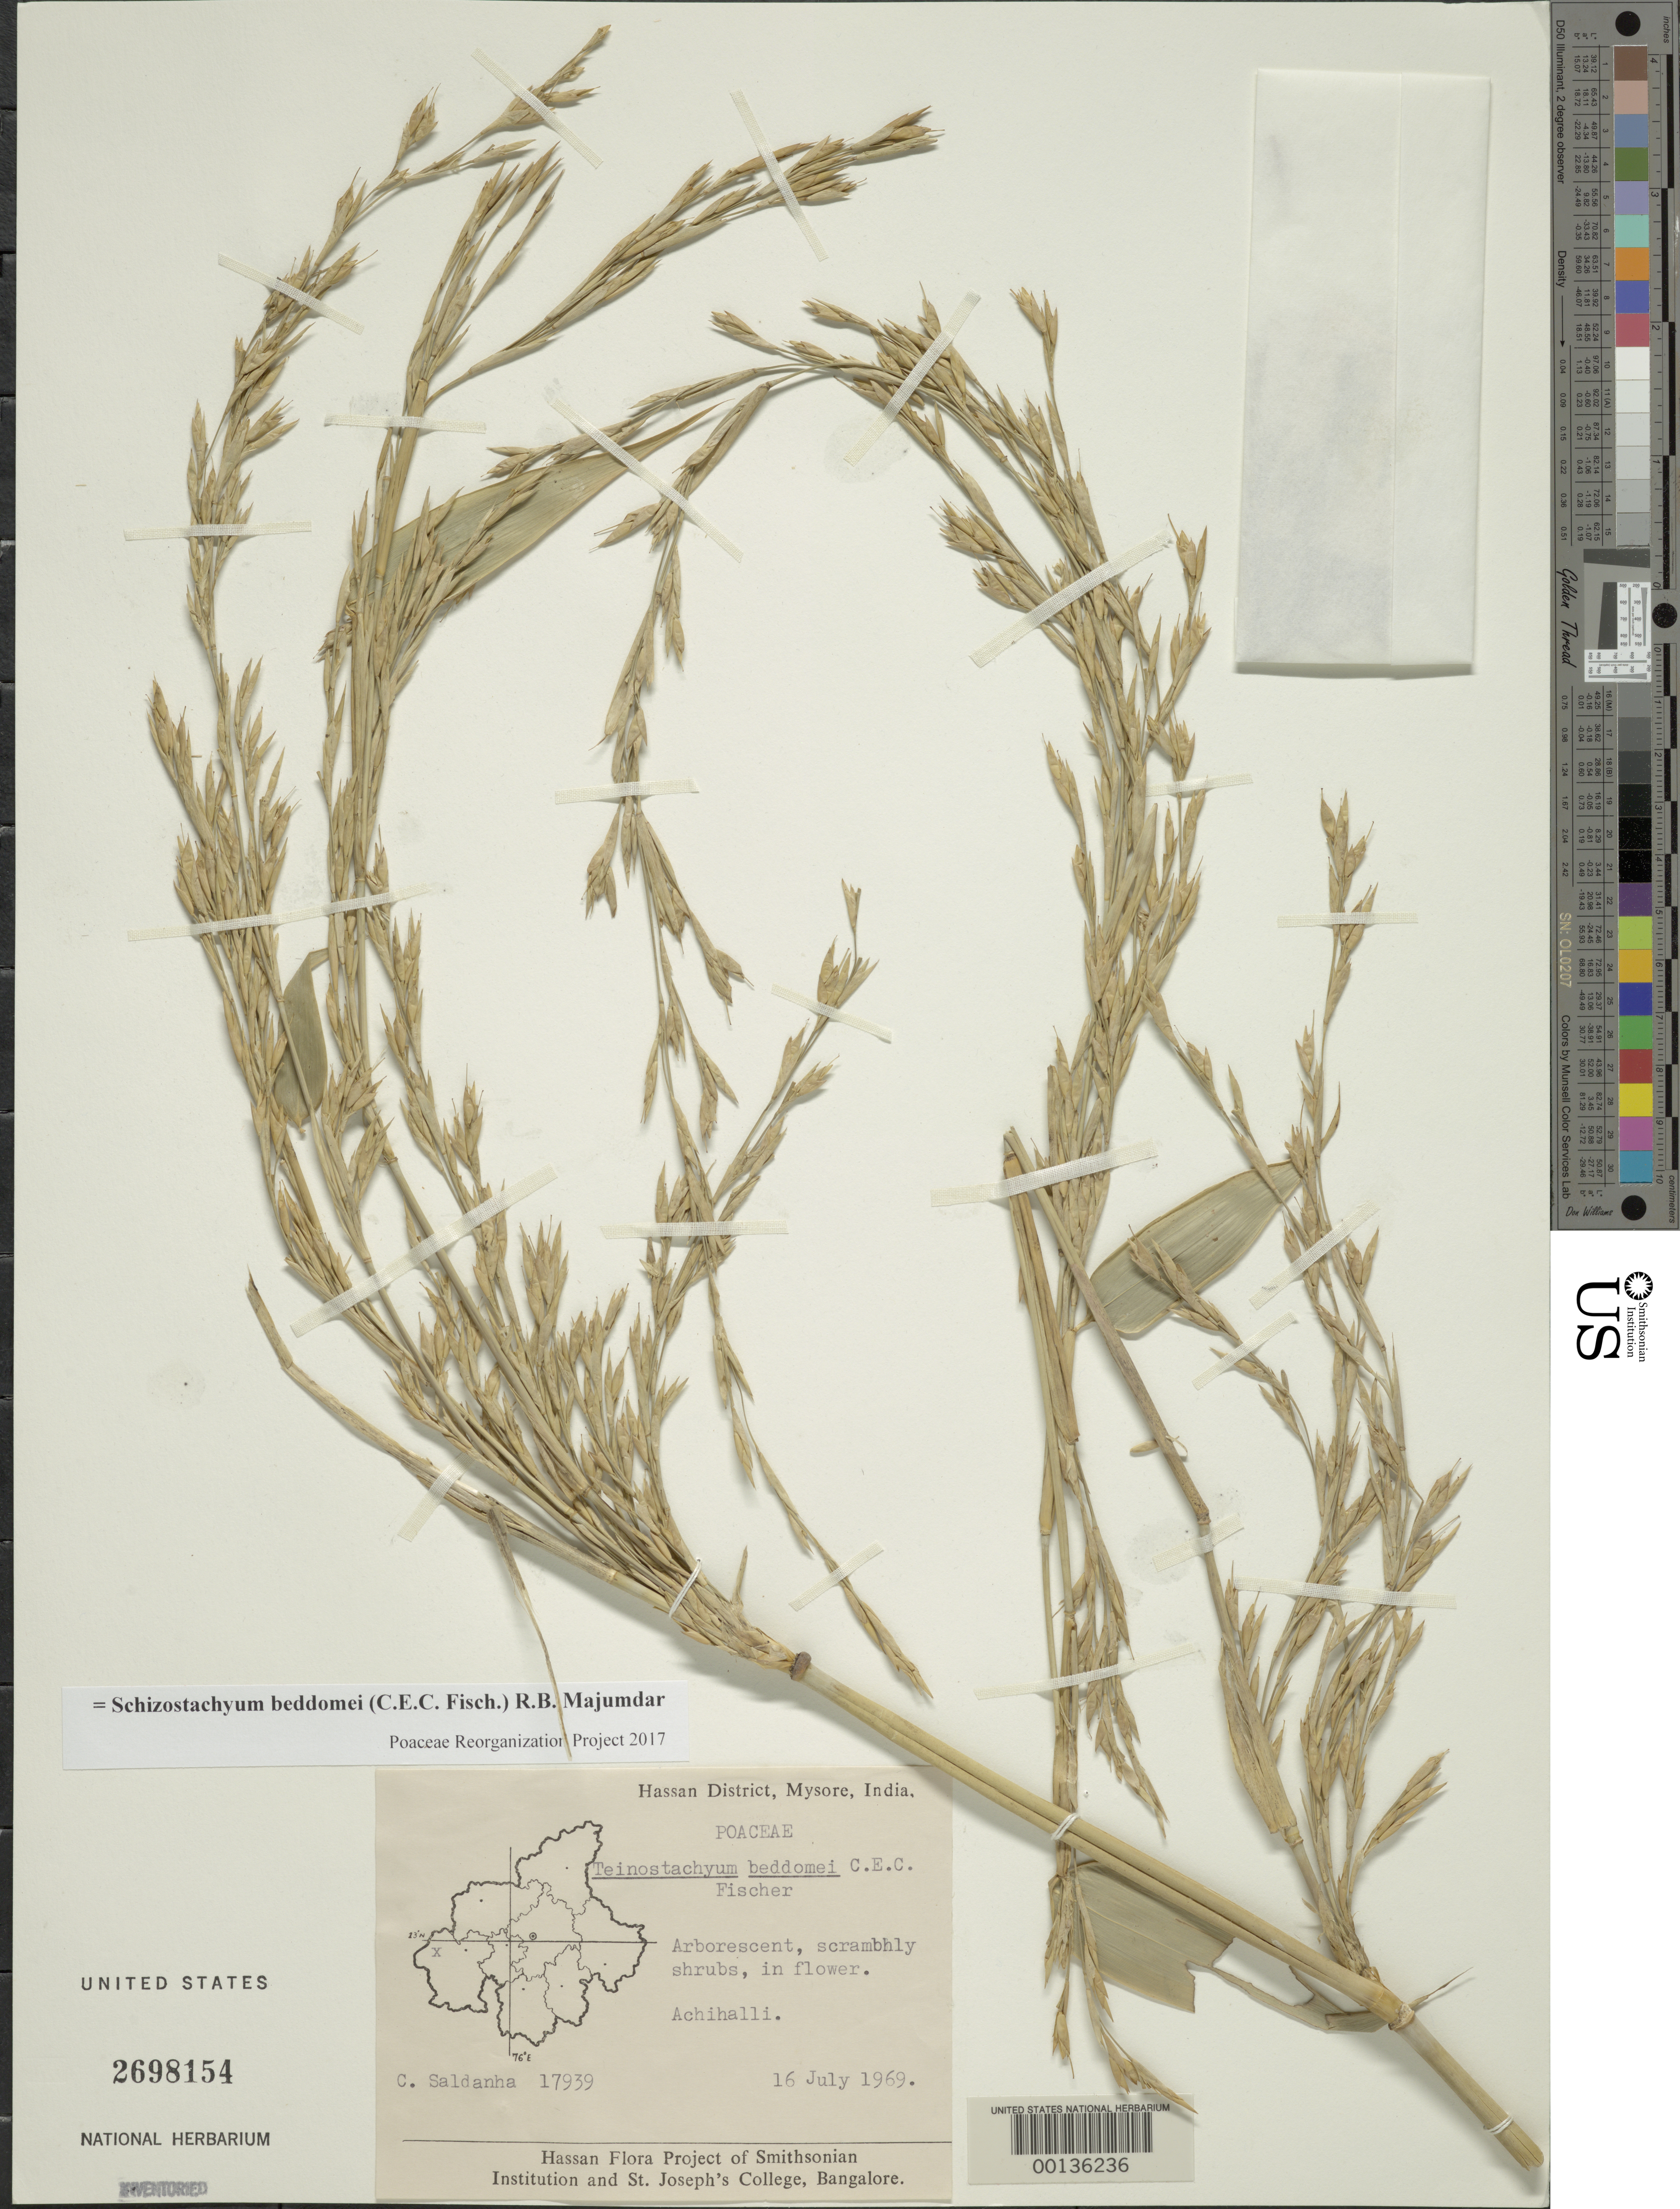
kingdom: Plantae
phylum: Tracheophyta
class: Liliopsida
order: Poales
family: Poaceae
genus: Schizostachyum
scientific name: Schizostachyum beddomei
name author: (C.E.C. Fisch.) R.B. Majumdar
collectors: C. J. Saldanha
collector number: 17939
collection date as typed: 16 Jul 1969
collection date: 1969-07-16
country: India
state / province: Karnataka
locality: Hassan, achihalli, mysore state [mysore state = karnataka.]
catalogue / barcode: US 2698154